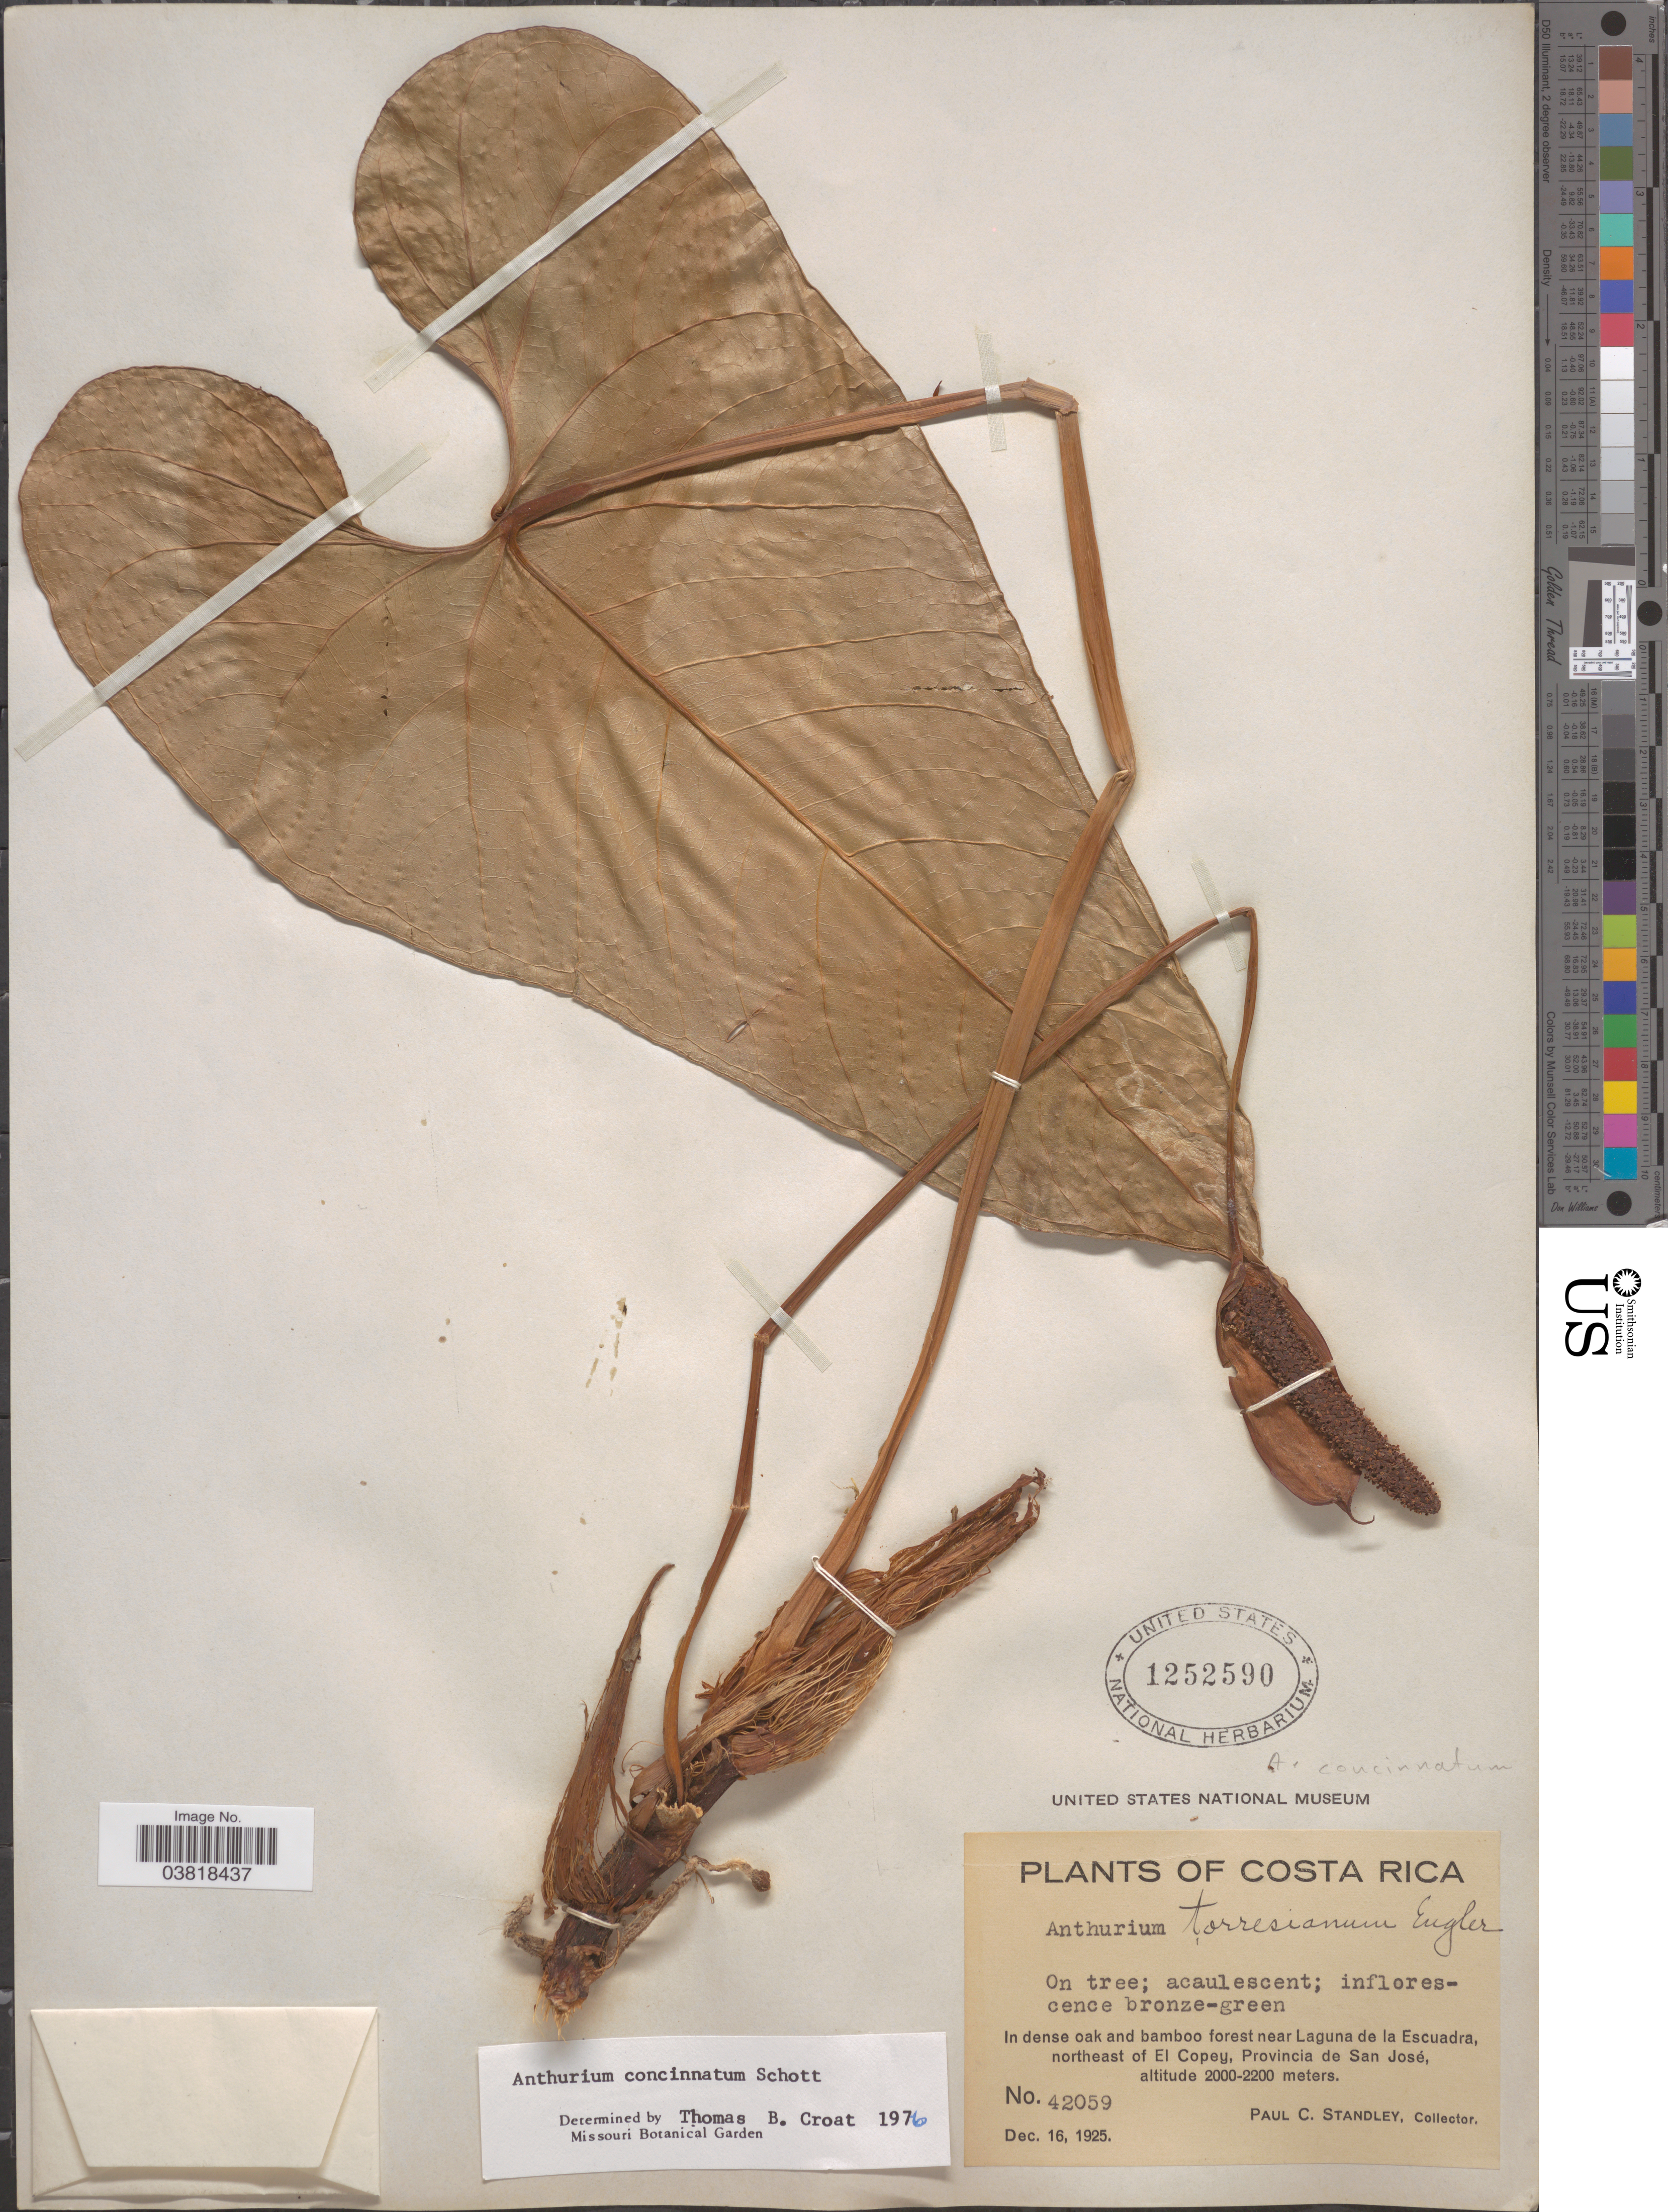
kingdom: Plantae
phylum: Tracheophyta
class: Liliopsida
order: Alismatales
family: Araceae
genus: Anthurium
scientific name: Anthurium concinnatum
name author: Schott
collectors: P. C. Standley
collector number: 42059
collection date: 1925-12-16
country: Costa Rica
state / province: San José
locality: In dense oak and bamboo forest near Laguna de la Escuadra, northeast of El Copey.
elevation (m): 2000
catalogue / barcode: US 1252590